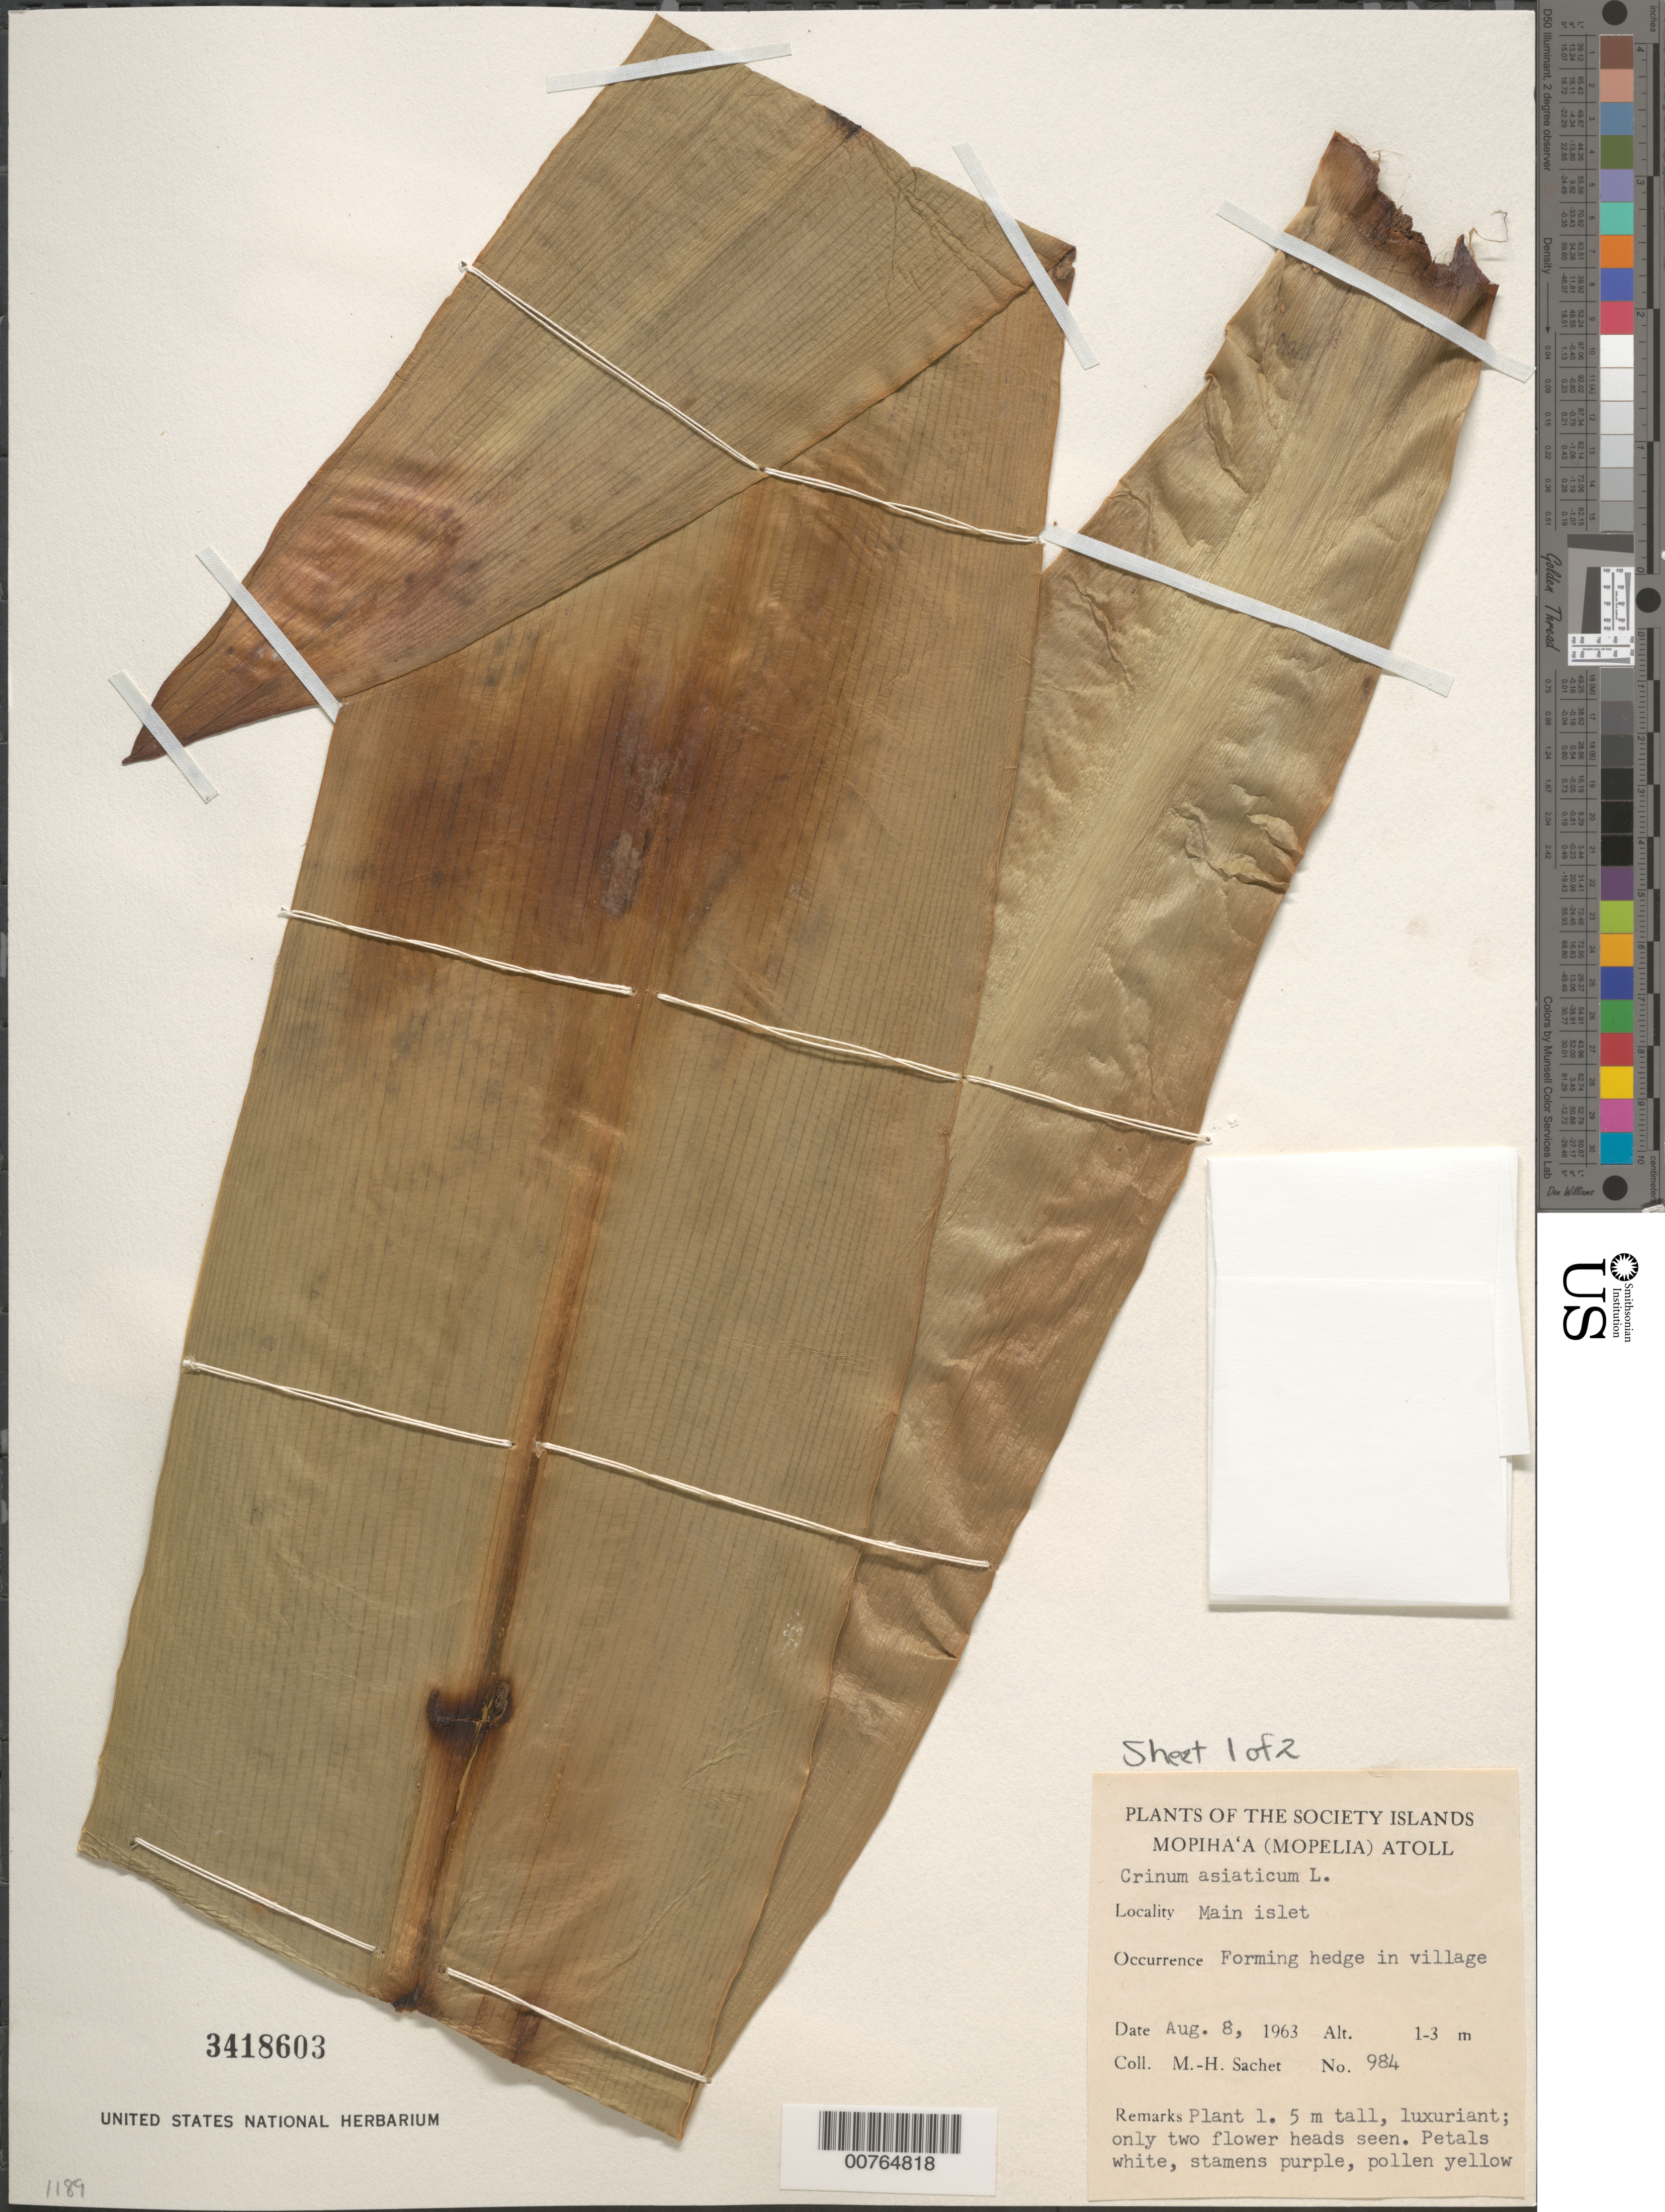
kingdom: Plantae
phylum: Tracheophyta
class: Liliopsida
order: Asparagales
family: Amaryllidaceae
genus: Crinum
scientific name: Crinum asiaticum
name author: L.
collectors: M.-H. Sachet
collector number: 984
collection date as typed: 08 Aug 1963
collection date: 1963-08-08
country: French Polynesia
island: Maupihaa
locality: Mopelia I.. [= Maupihaa]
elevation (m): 1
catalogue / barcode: US 3418603